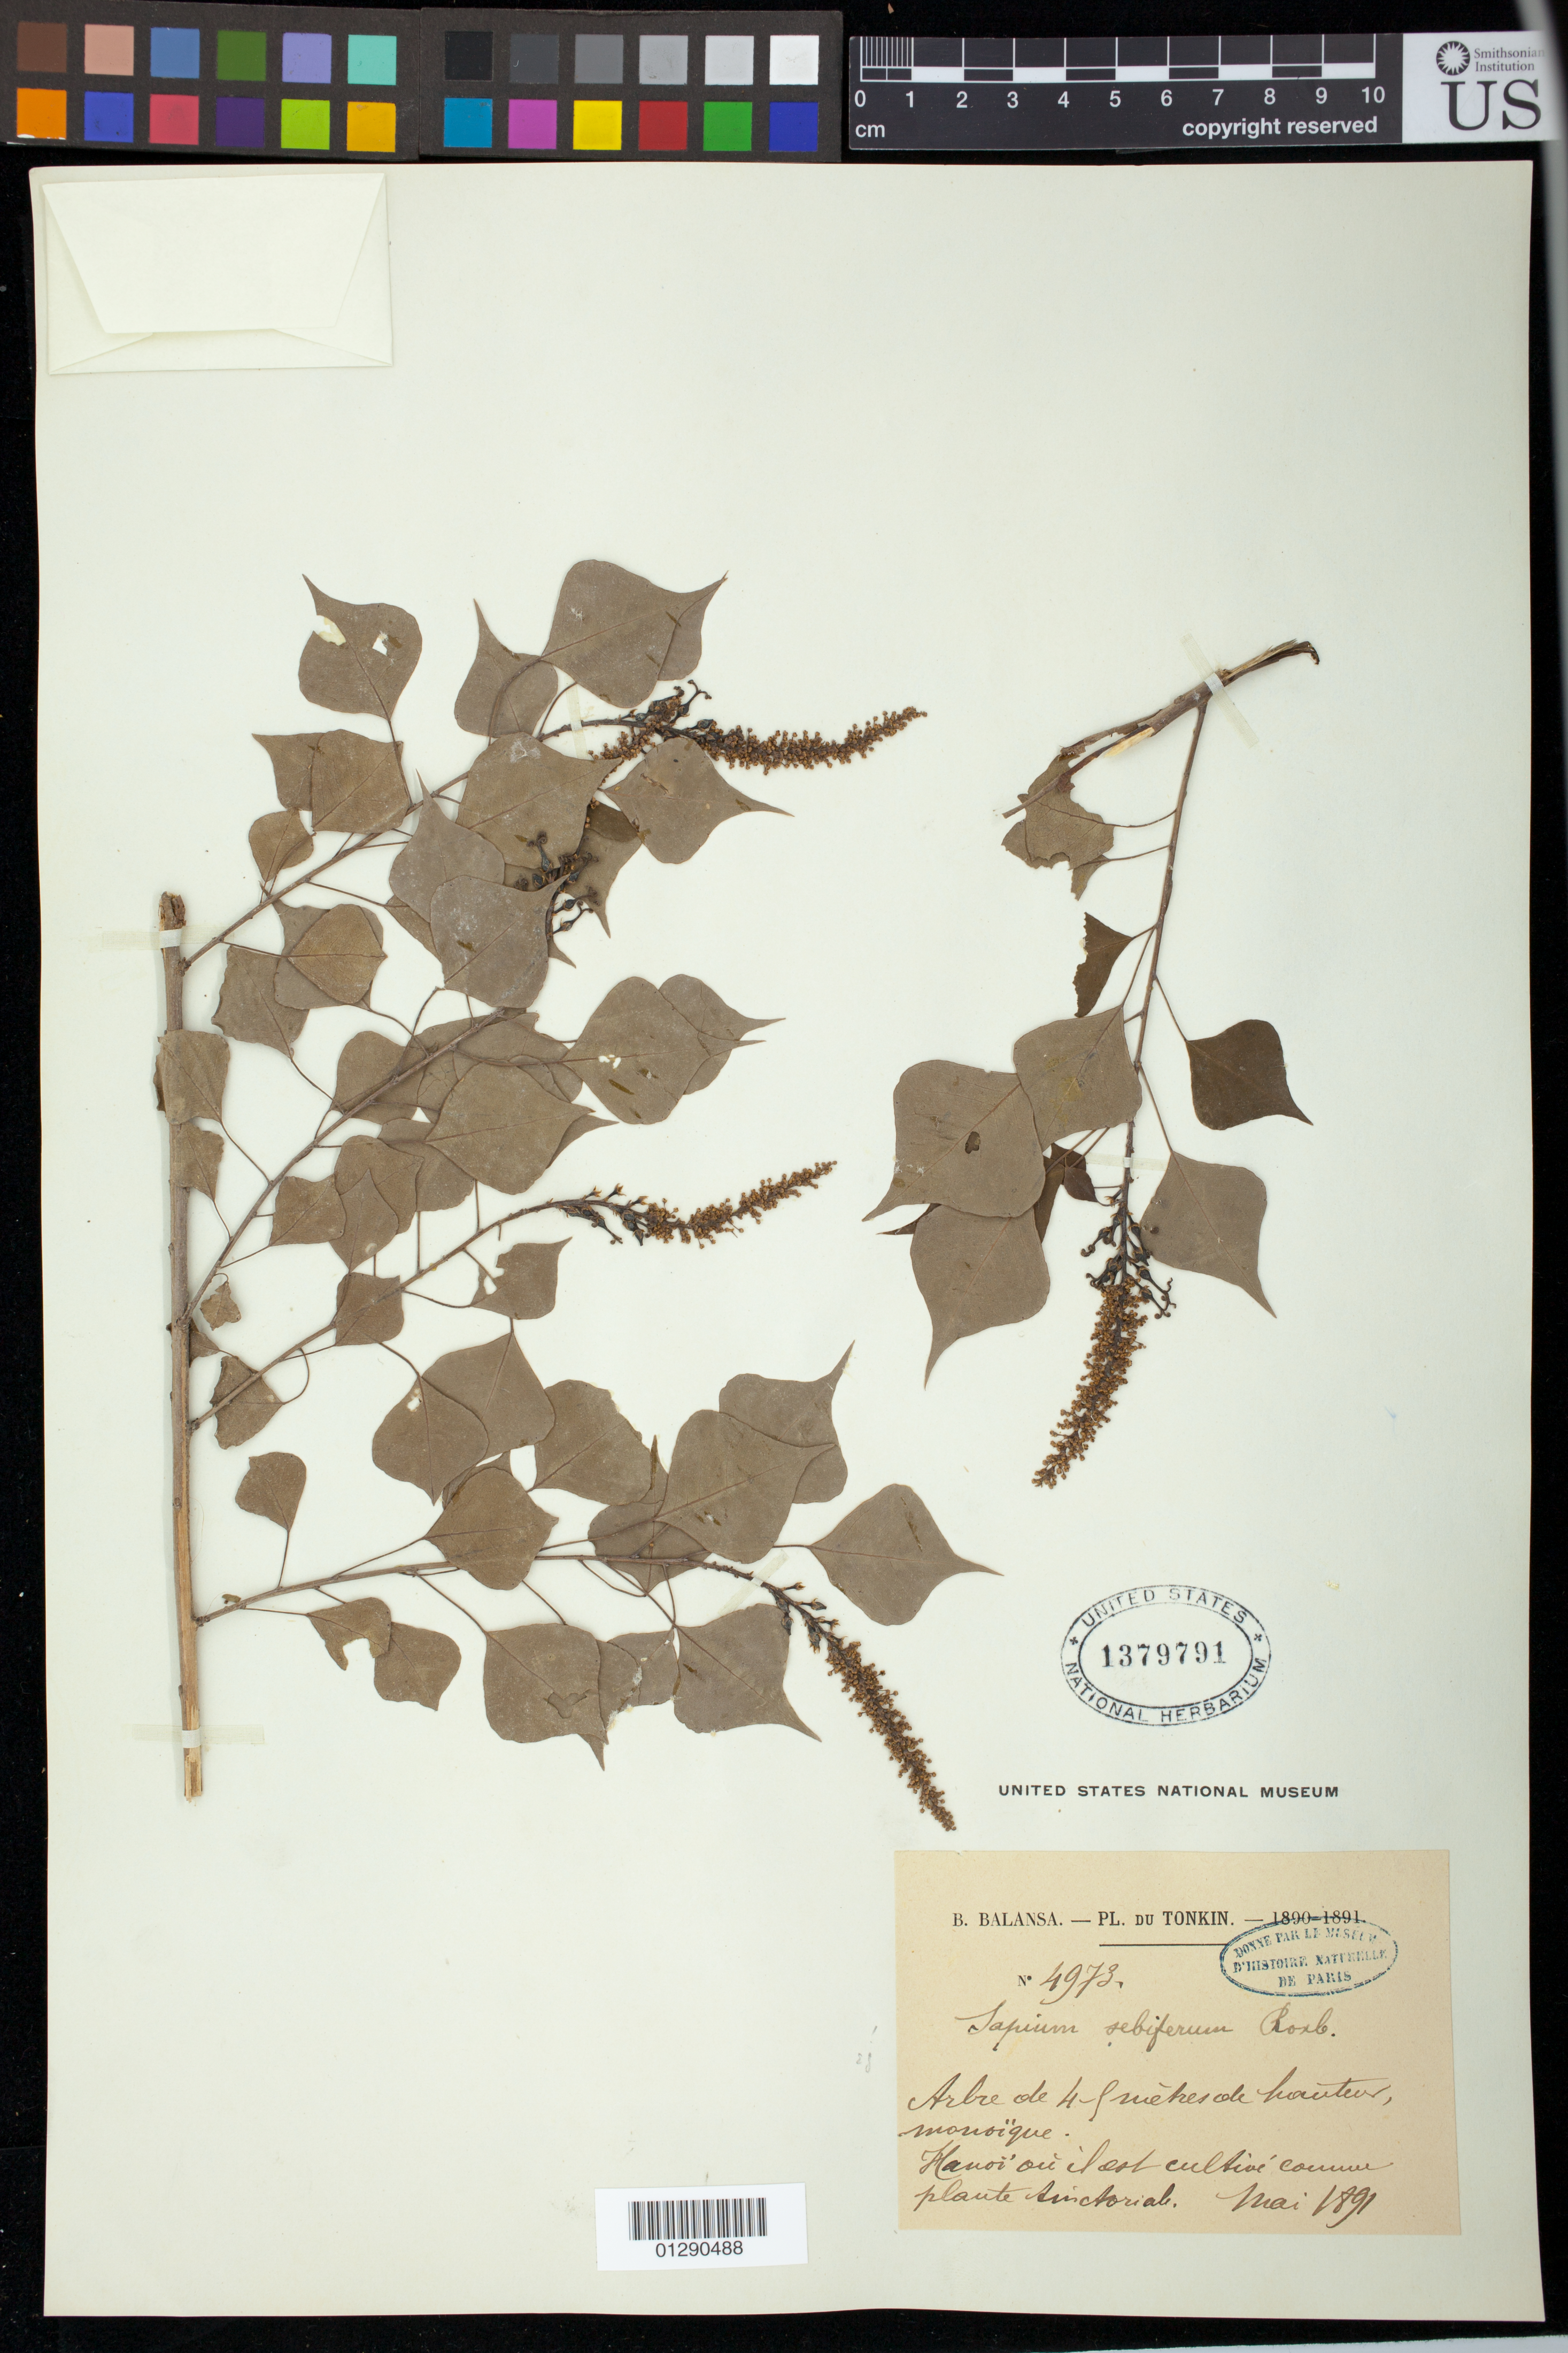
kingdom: Plantae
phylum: Tracheophyta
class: Magnoliopsida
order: Malpighiales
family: Euphorbiaceae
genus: Sapium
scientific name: Sapium sebiferum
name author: (L.) Roxb.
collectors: B. Balansa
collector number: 4973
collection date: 1891-05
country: Vietnam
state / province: Ha Noi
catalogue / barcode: US 1379791